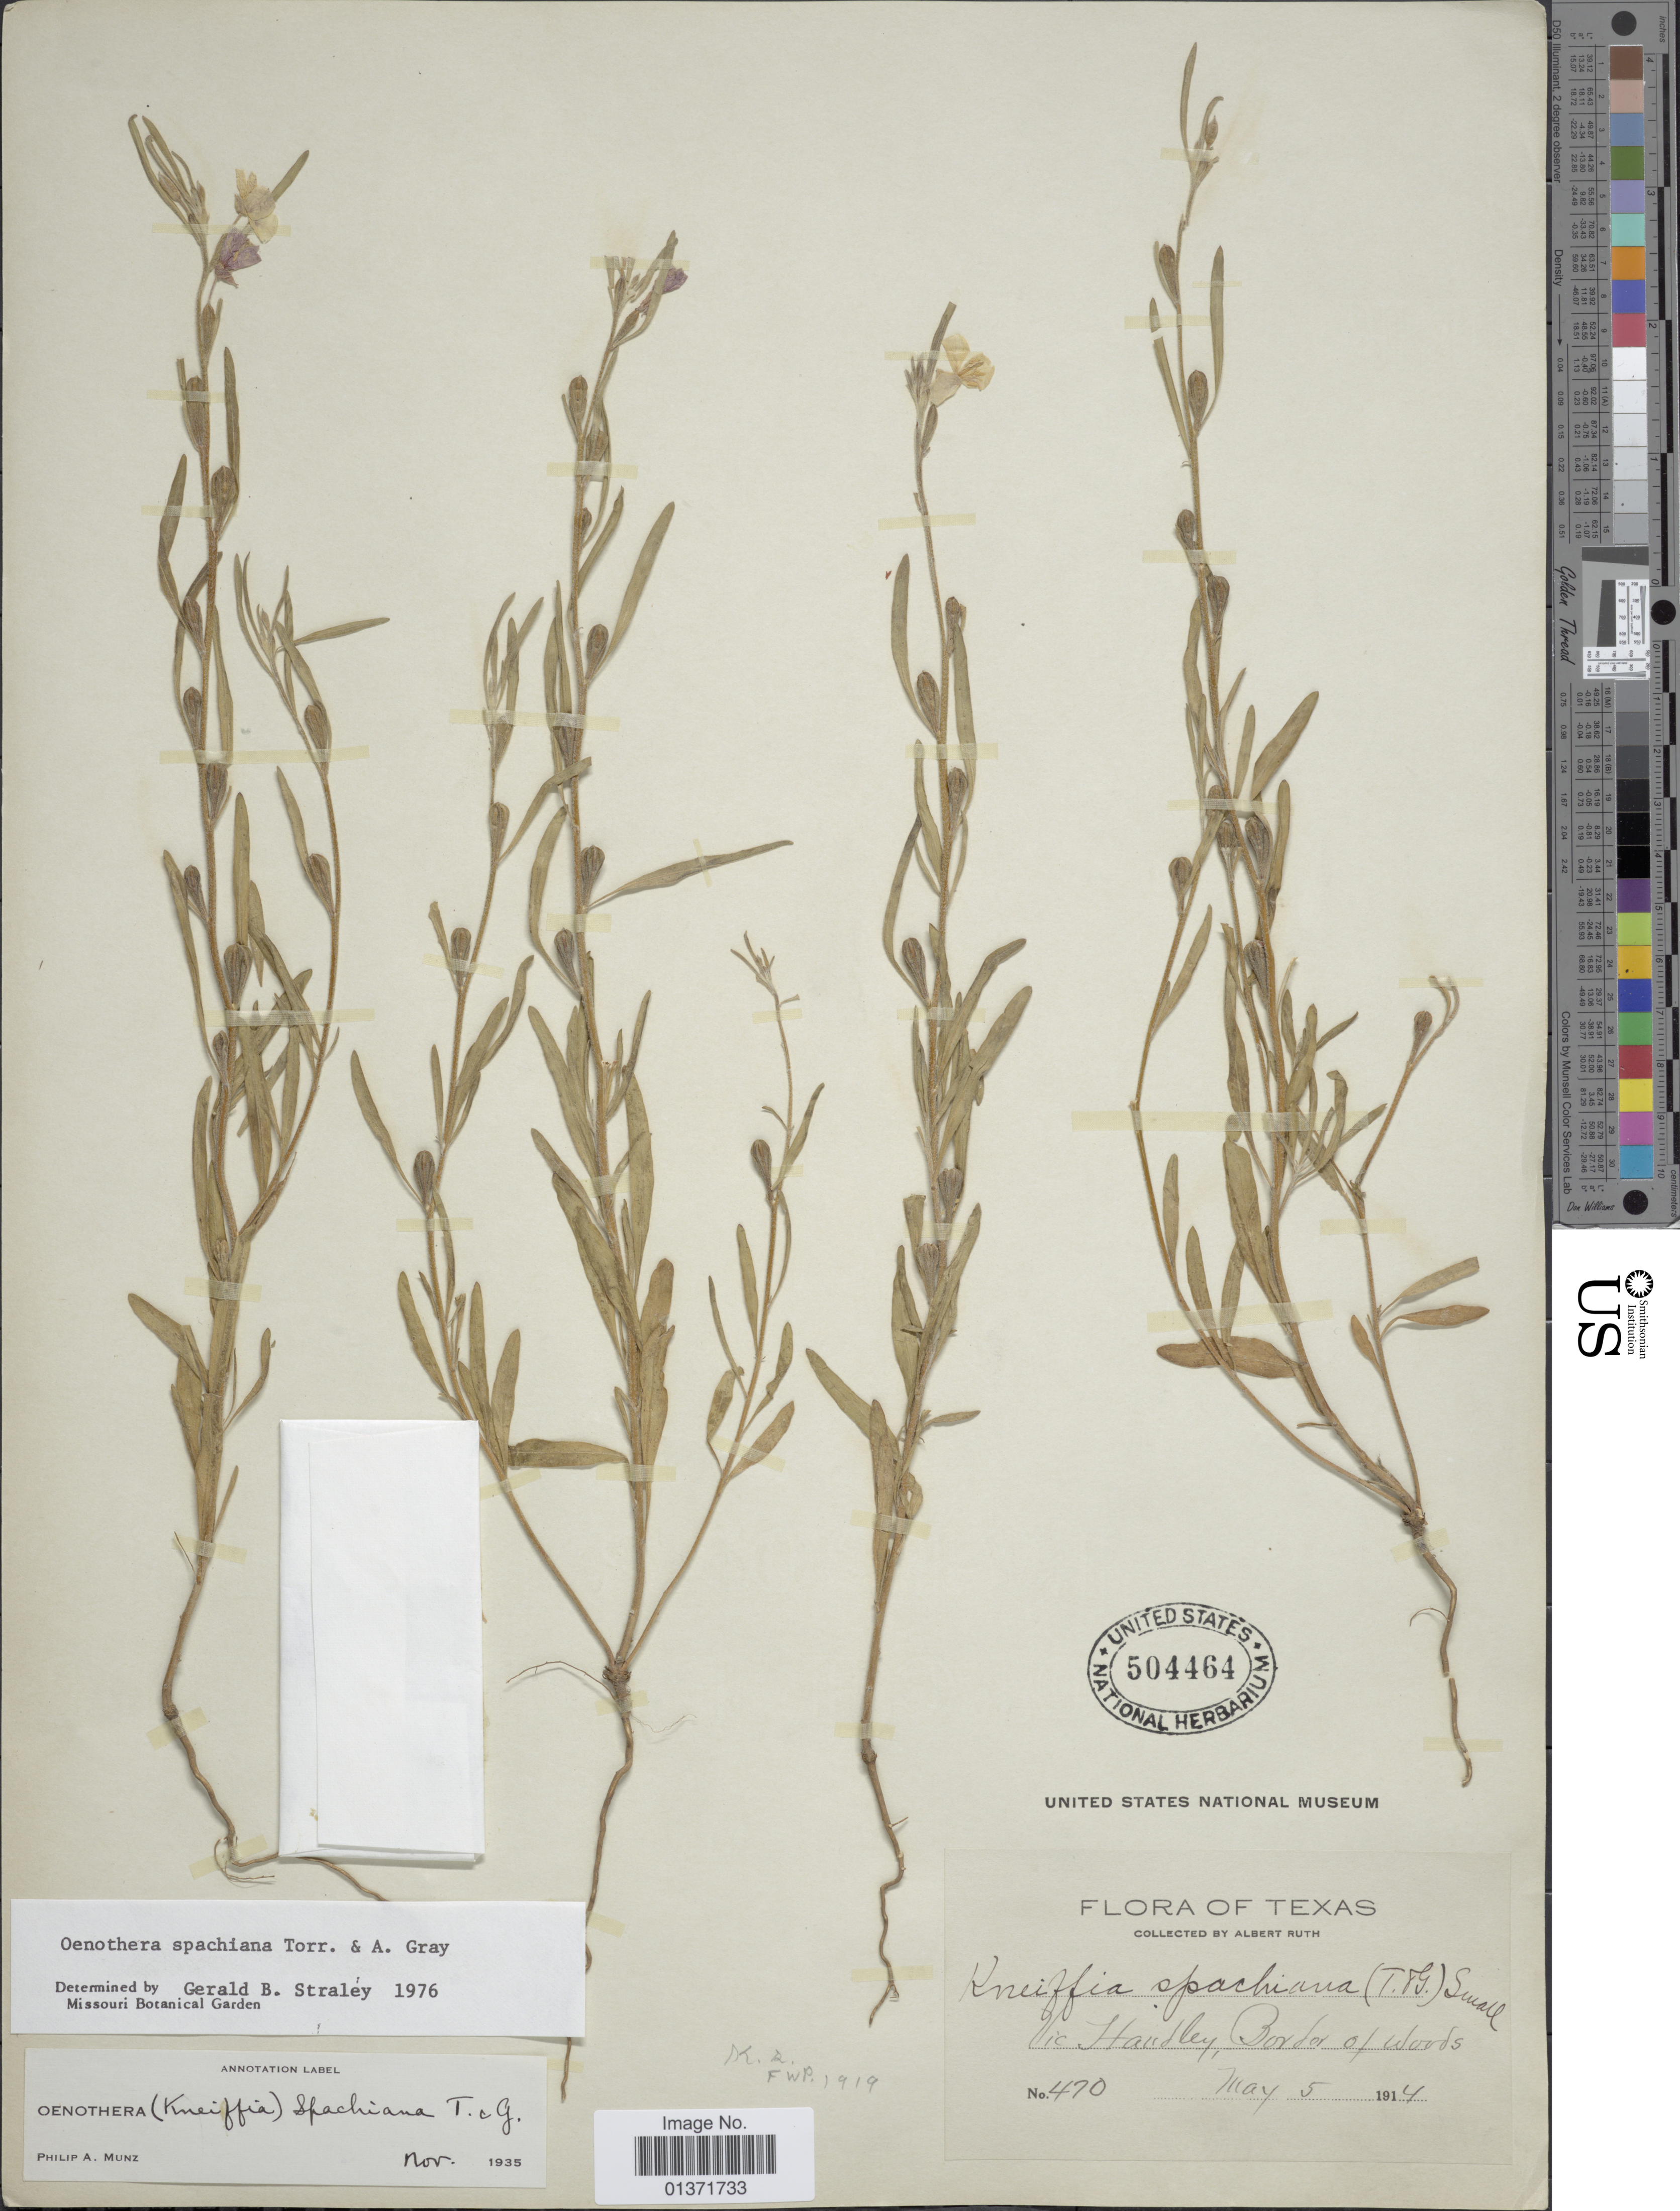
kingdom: Plantae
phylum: Tracheophyta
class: Magnoliopsida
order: Myrtales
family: Onagraceae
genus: Oenothera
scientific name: Oenothera spachiana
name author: Torr. & A. Gray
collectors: A. Ruth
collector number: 470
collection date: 1914-05-05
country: United States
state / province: Texas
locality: Vic Hadley, border of woods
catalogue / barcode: US 504464